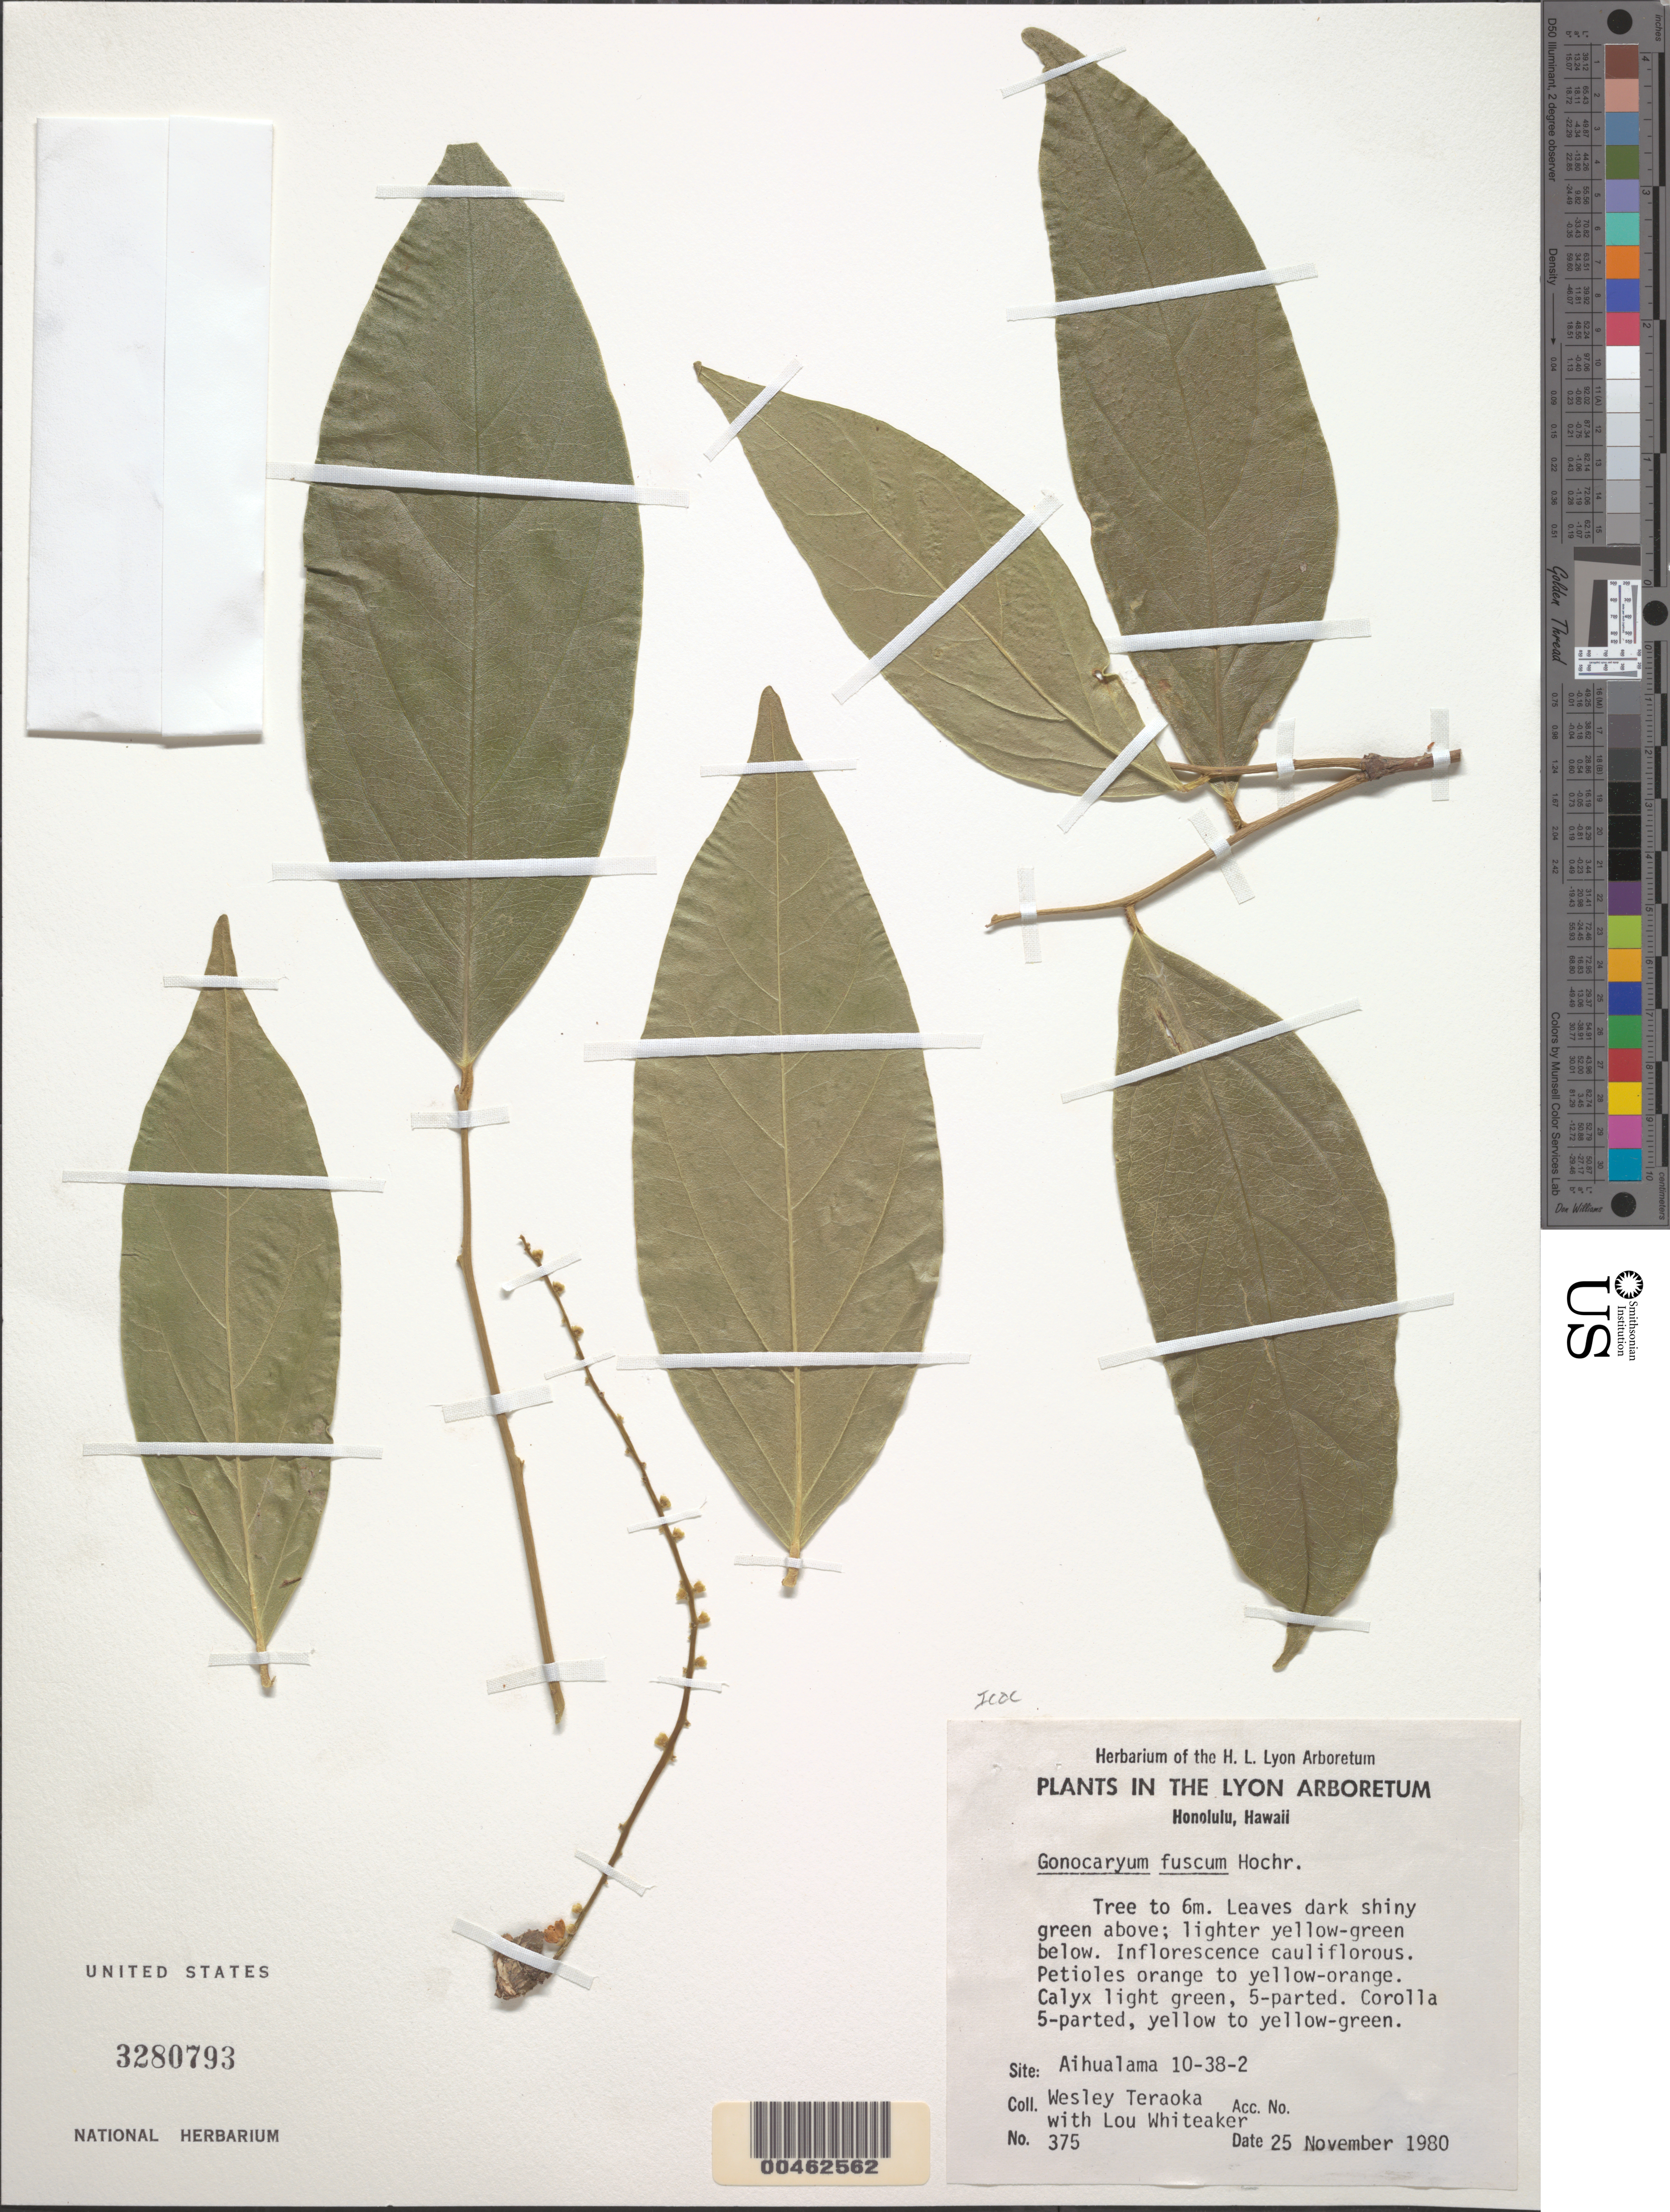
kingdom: Plantae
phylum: Tracheophyta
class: Magnoliopsida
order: Cardiopteridales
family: Cardiopteridaceae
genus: Gonocaryum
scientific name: Gonocaryum fuscum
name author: Hochr.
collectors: W. Teraoka & L. Whiteaker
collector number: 375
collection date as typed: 25 Nov 1980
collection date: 1980-11-25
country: United States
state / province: Hawaii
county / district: Honolulu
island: Oahu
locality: Honolulu, Aihualama 10-38-2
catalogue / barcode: US 3280793